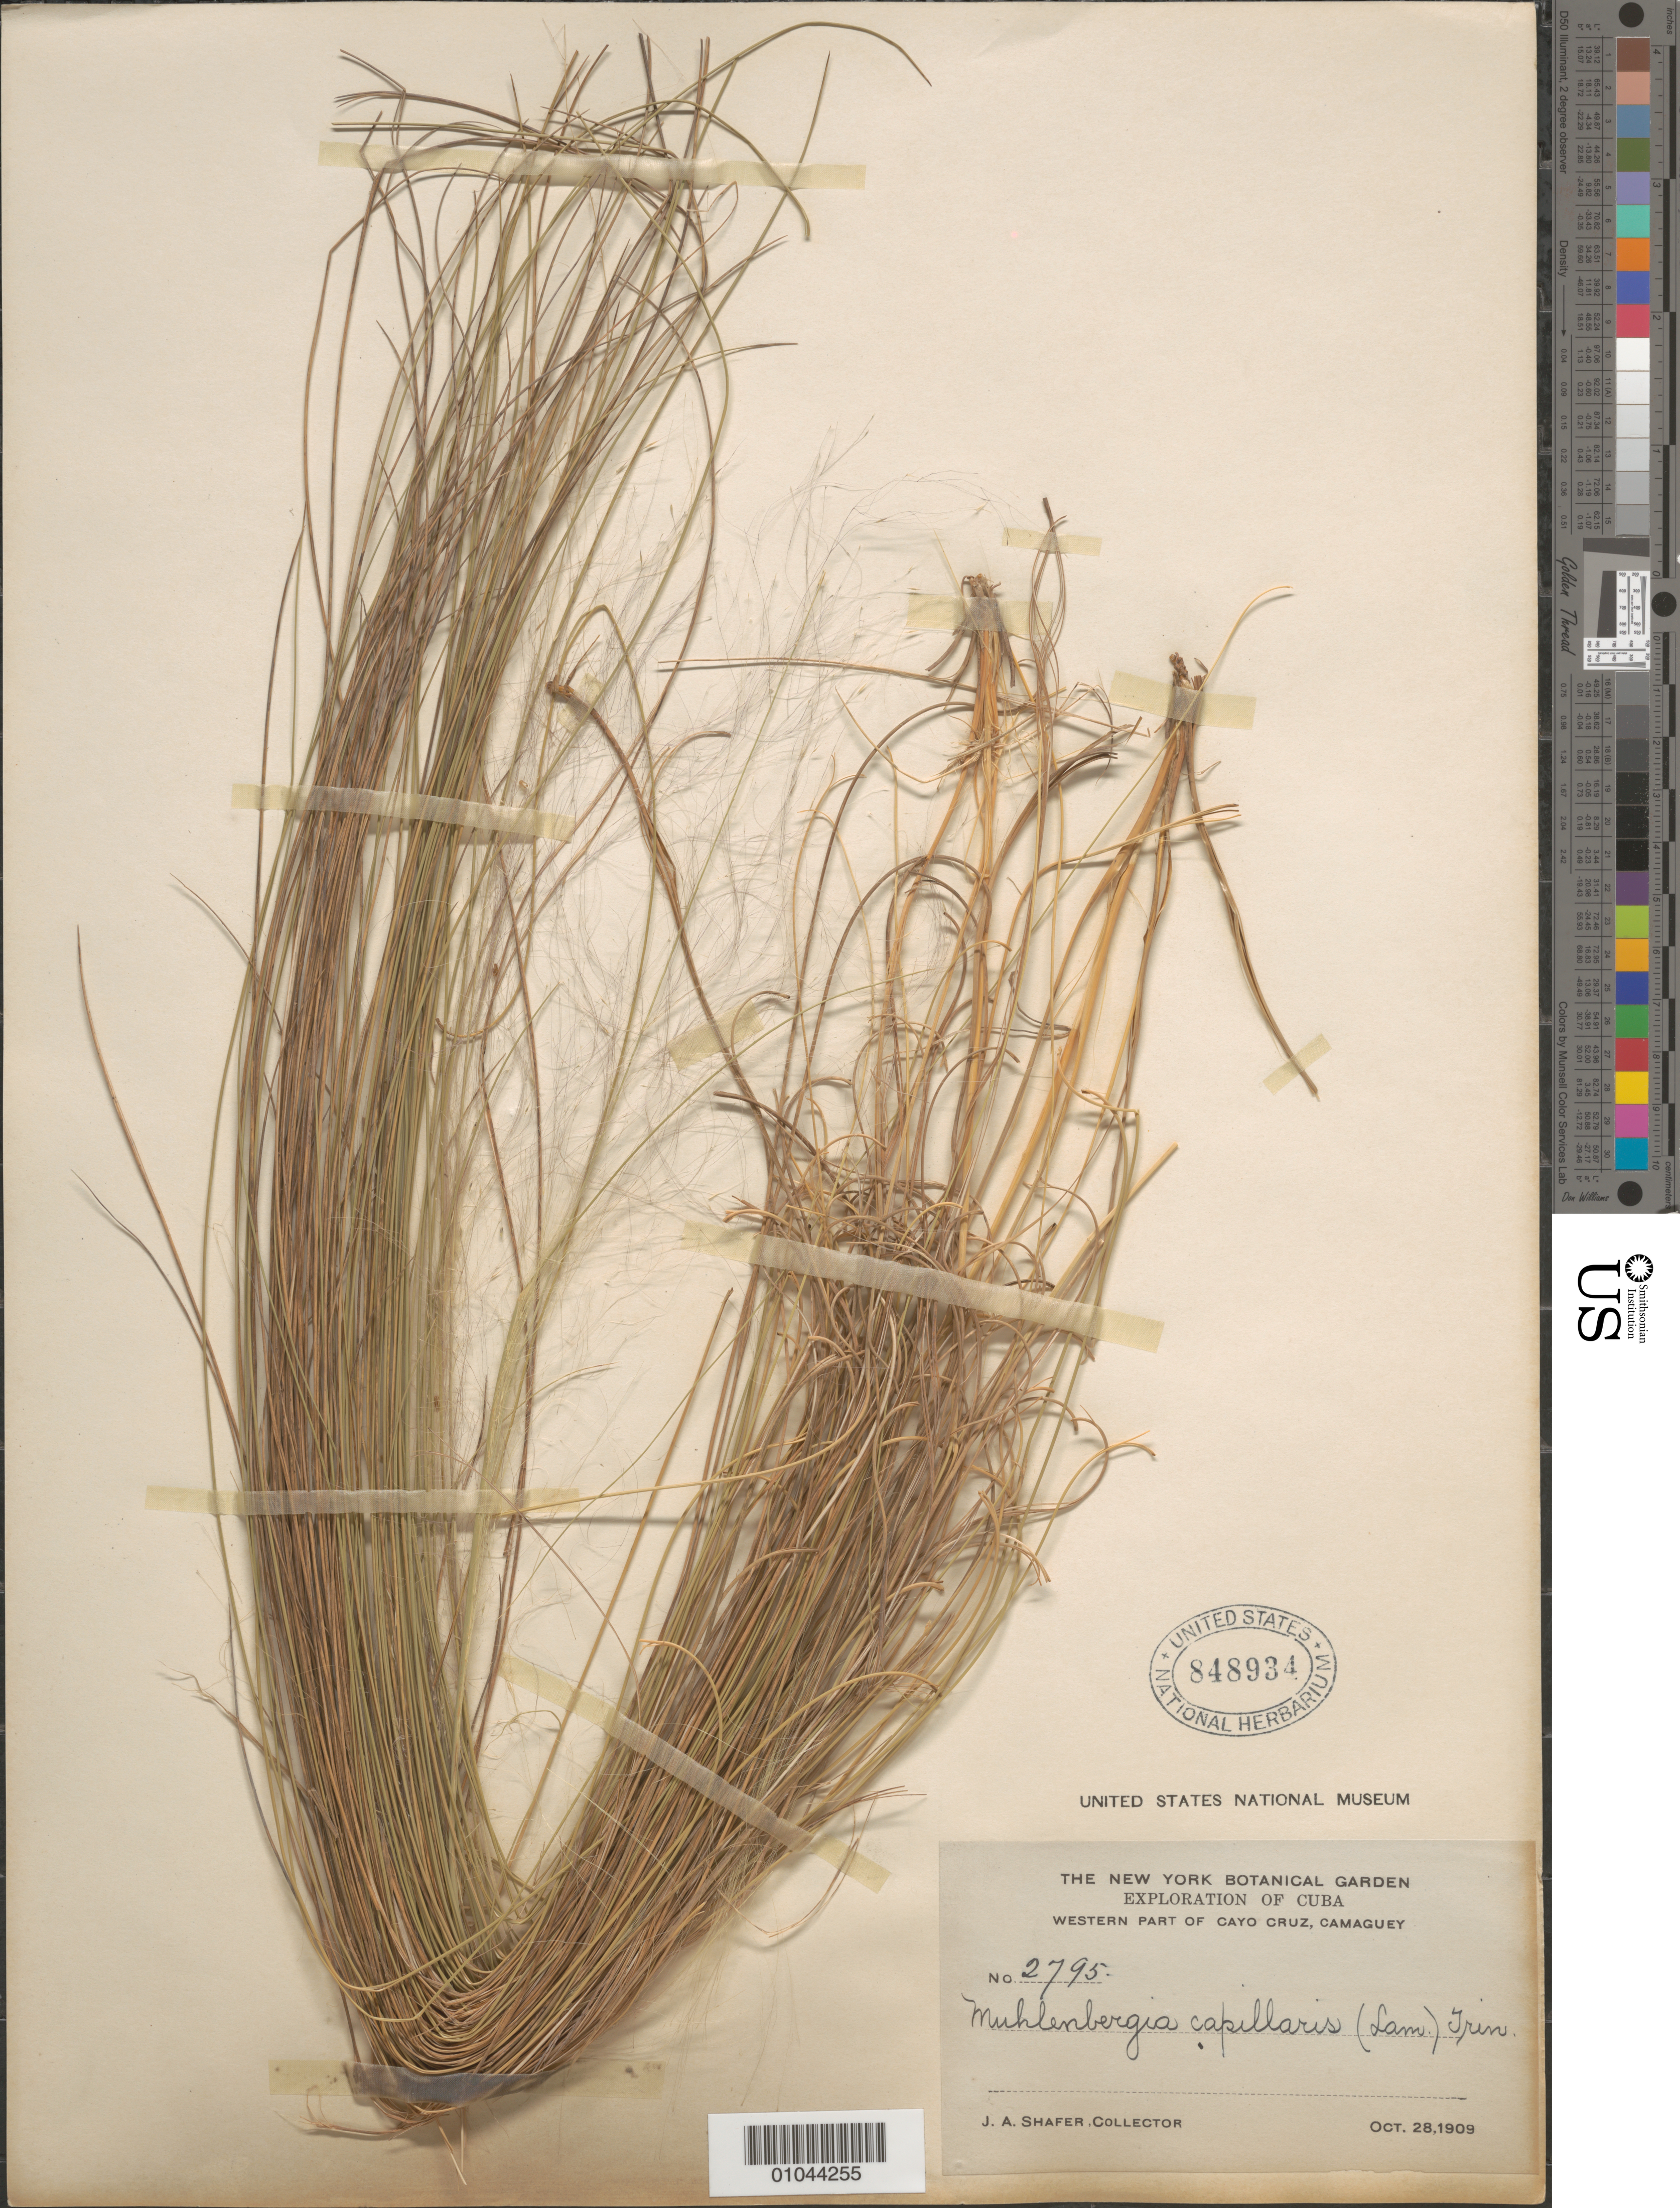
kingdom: Plantae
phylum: Tracheophyta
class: Liliopsida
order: Poales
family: Poaceae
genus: Muhlenbergia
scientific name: Muhlenbergia capillaris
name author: (Lam.) Trin.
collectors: J. A. Shafer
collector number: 2795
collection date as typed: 28 Oct 1909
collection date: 1909-10-28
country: Cuba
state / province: Camagüey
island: Cuba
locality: Cayo Cruz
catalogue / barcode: US 848934